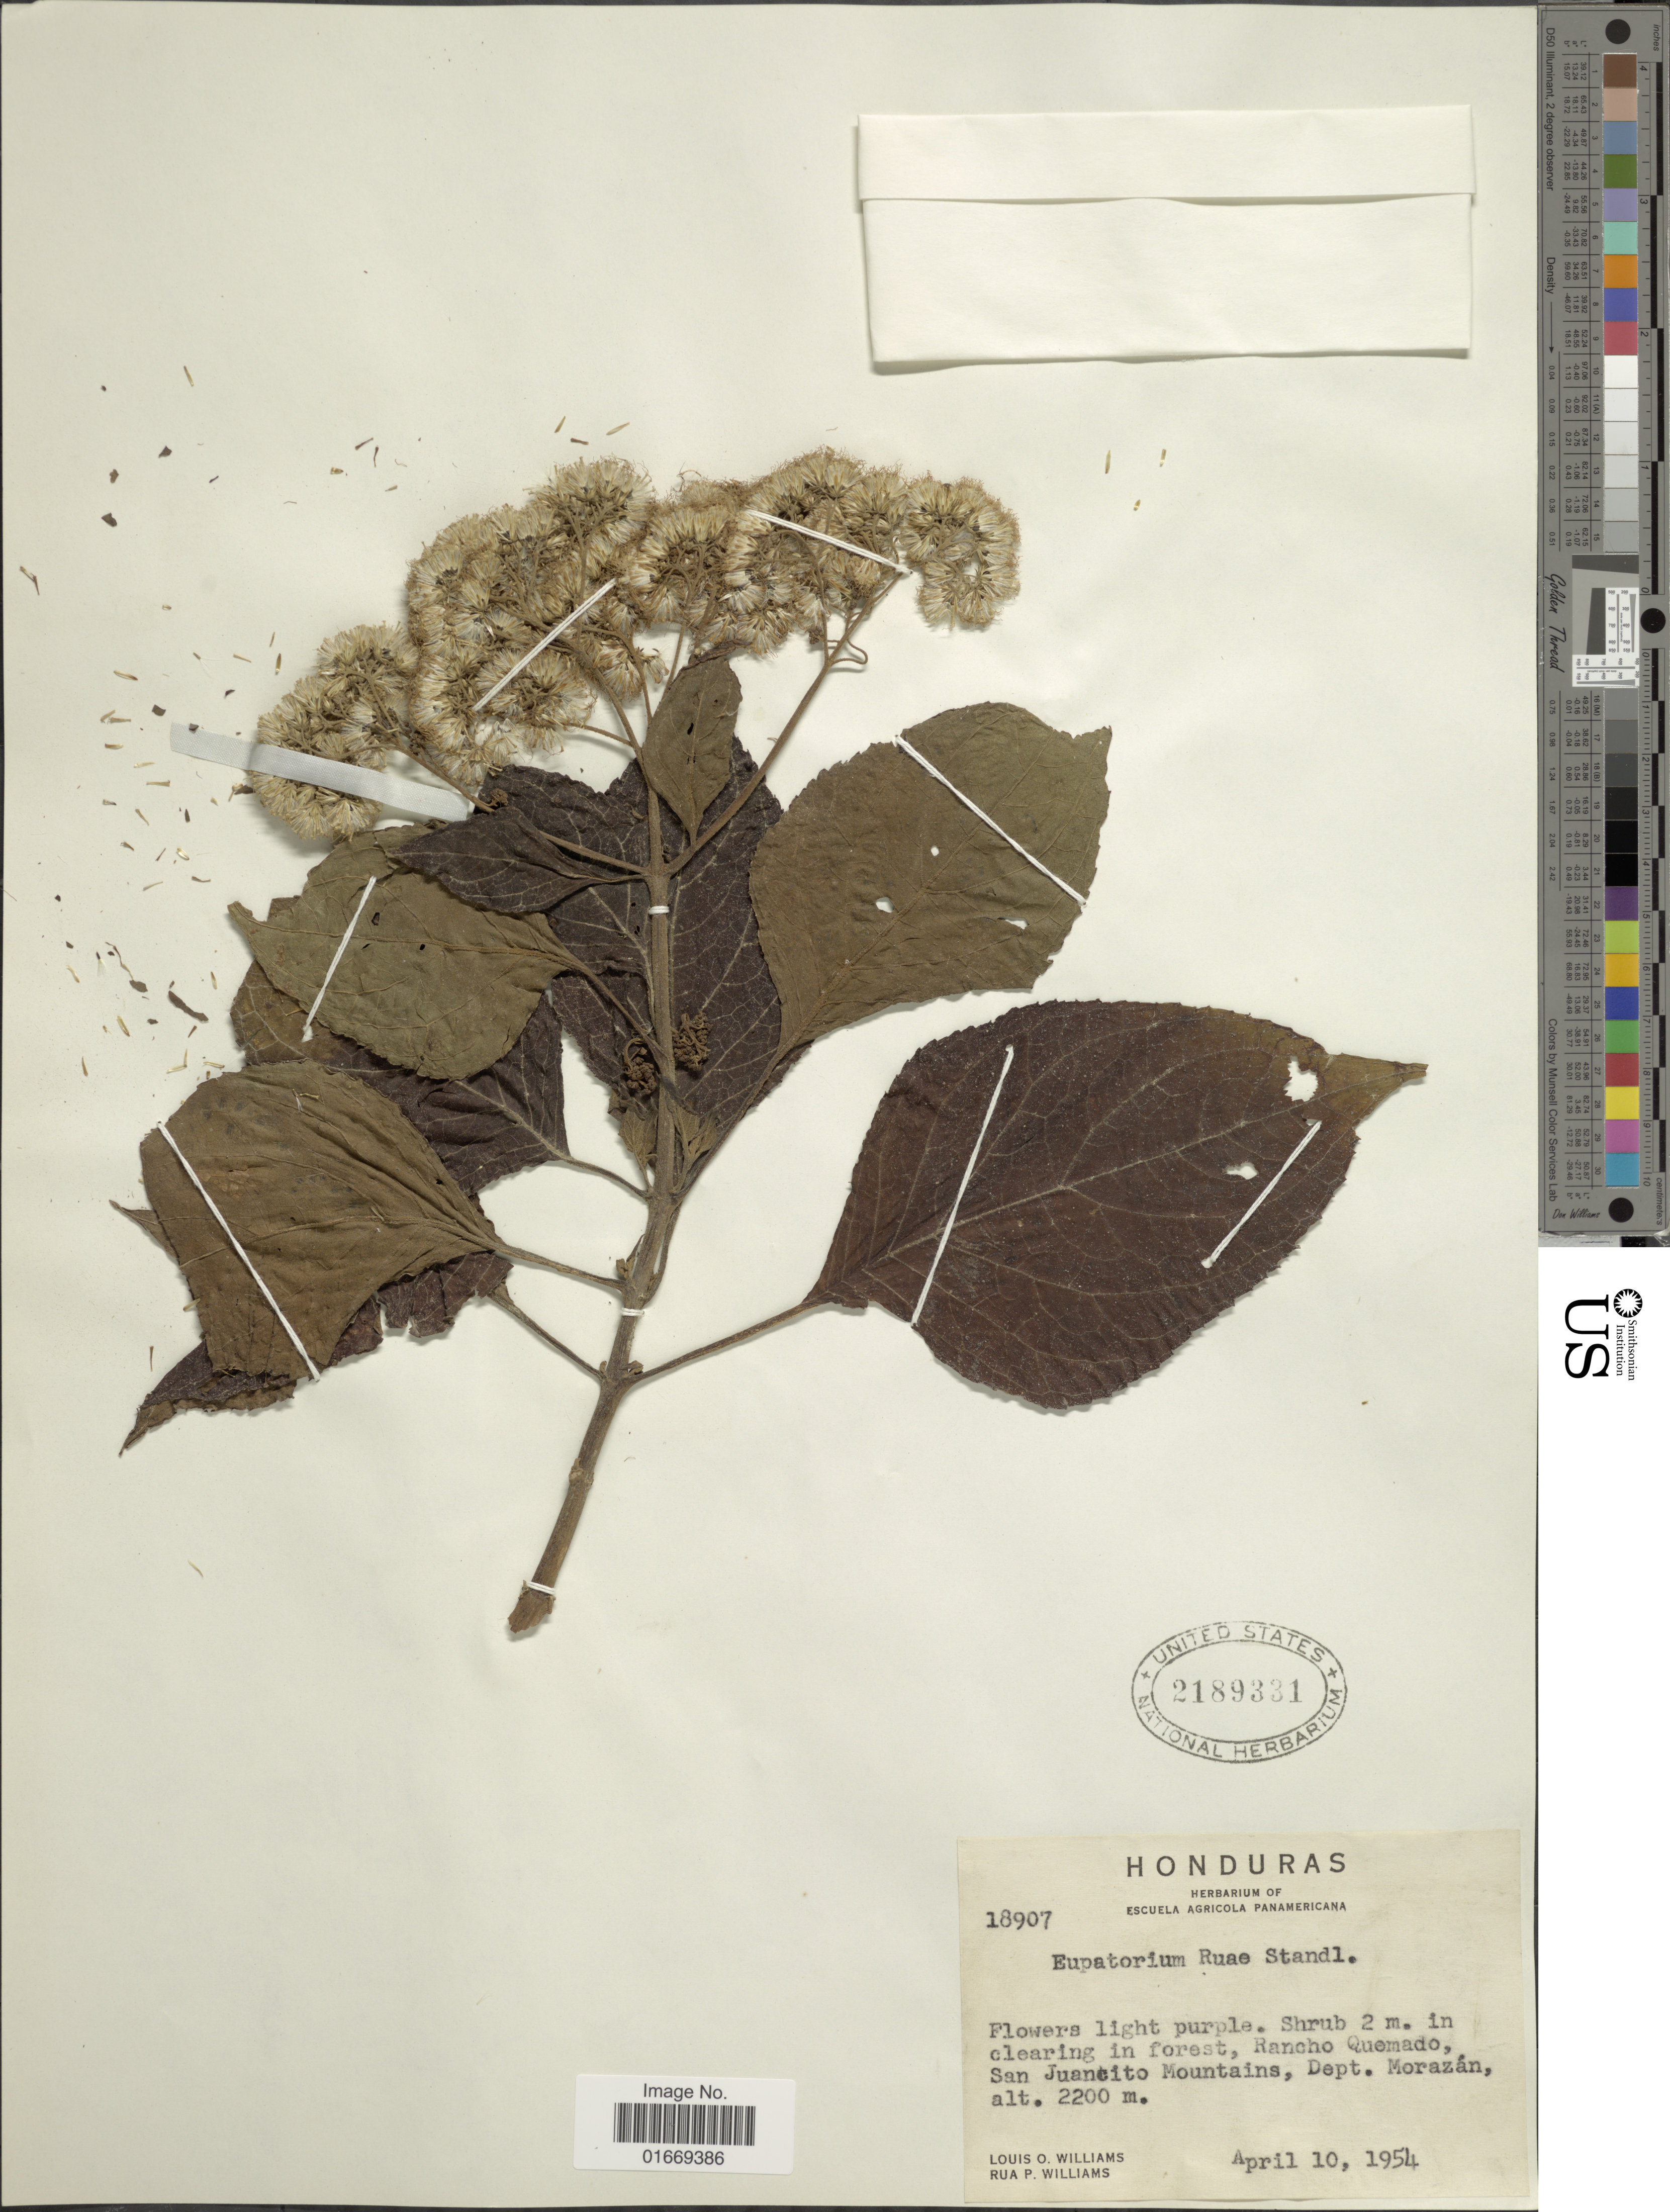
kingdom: Plantae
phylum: Tracheophyta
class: Magnoliopsida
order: Asterales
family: Asteraceae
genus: Bartlettina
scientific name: Bartlettina pansamalensis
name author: (B.L. Rob.) R.M. King & H. Rob.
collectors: L. O. Williams & R. P. Williams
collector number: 18907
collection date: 1954-04-10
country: Honduras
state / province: Fco. Morazán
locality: In clearing in forest, Rancho Quemado, San Juancito Mountains, Dept. Morazán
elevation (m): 2200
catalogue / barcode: US 2189331